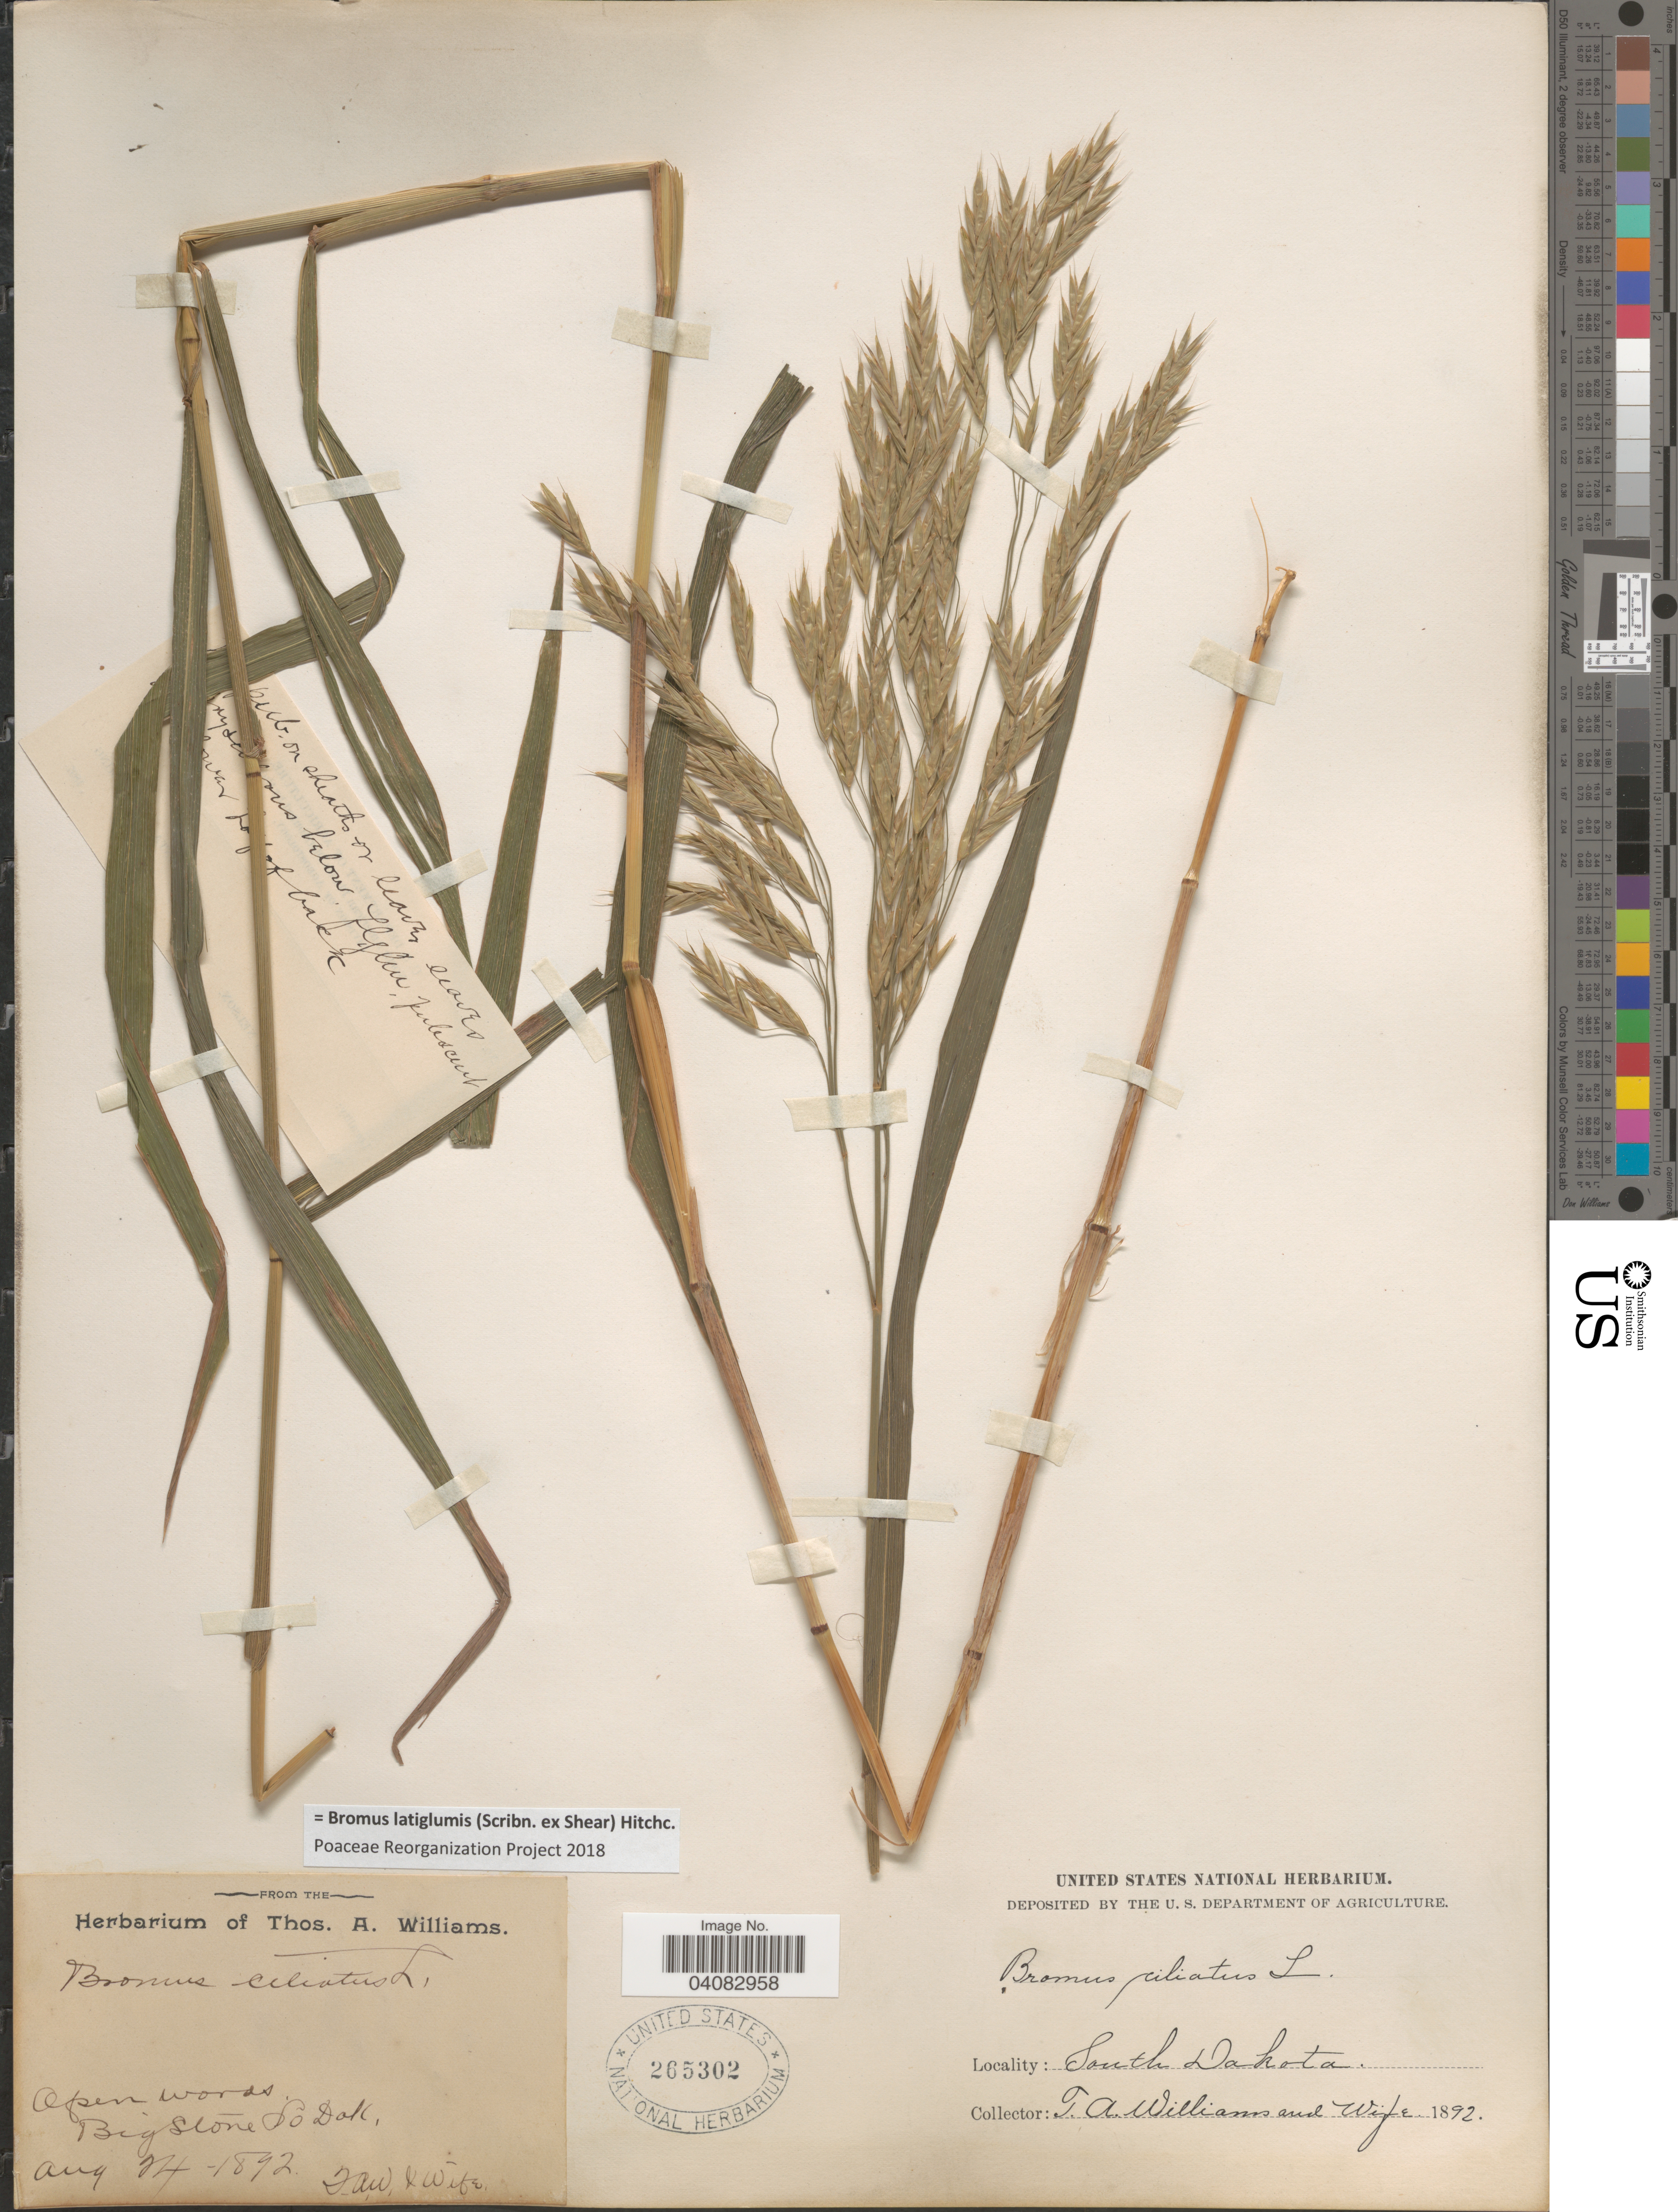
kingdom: Plantae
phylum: Tracheophyta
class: Liliopsida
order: Poales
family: Poaceae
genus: Bromus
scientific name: Bromus latiglumis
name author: (Scribn. ex Shear) Hitchc.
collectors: T. A. Williams & T. Williams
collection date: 1892-08-24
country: United States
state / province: South Dakota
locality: Open woods. Big Stone.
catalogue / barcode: US 265302